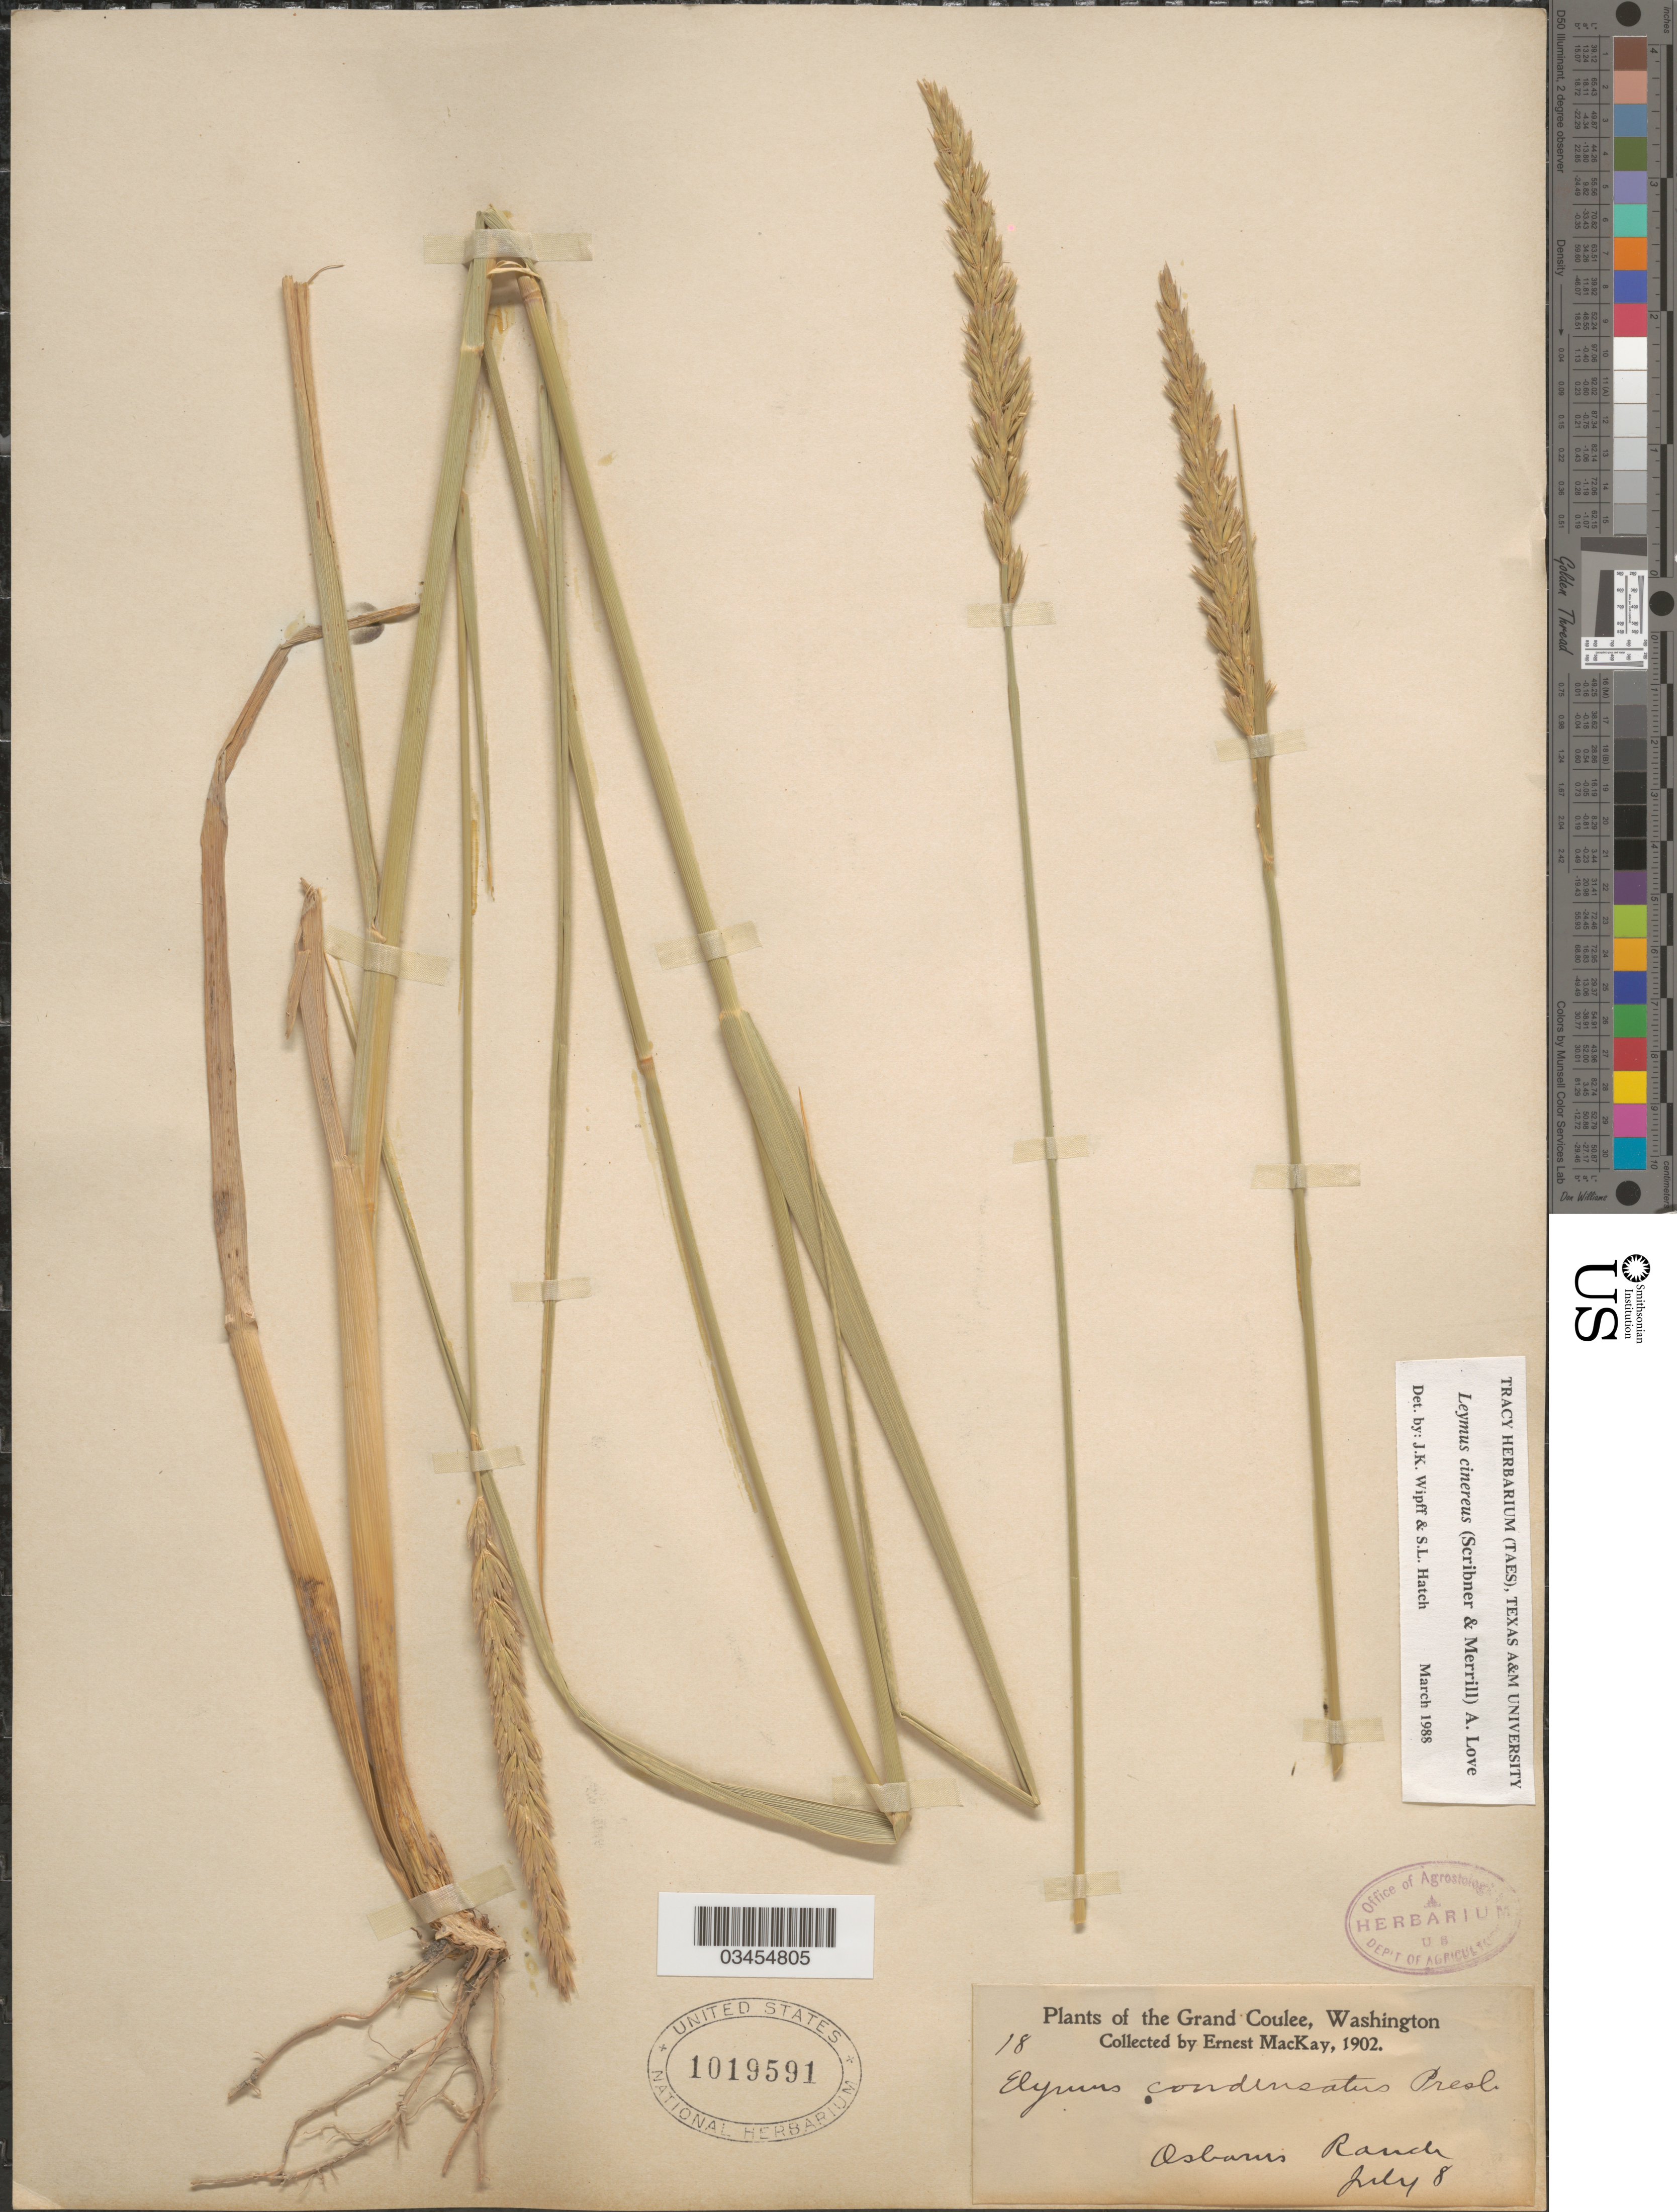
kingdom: Plantae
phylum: Tracheophyta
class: Liliopsida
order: Poales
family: Poaceae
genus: Leymus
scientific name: Leymus cinereus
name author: (Scribn. & Merr.) Á. Löve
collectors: E. MacKay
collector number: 18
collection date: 1902-07-08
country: United States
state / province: Washington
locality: The Grand Coulee.Osborn's Ranch.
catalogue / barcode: US 1019591